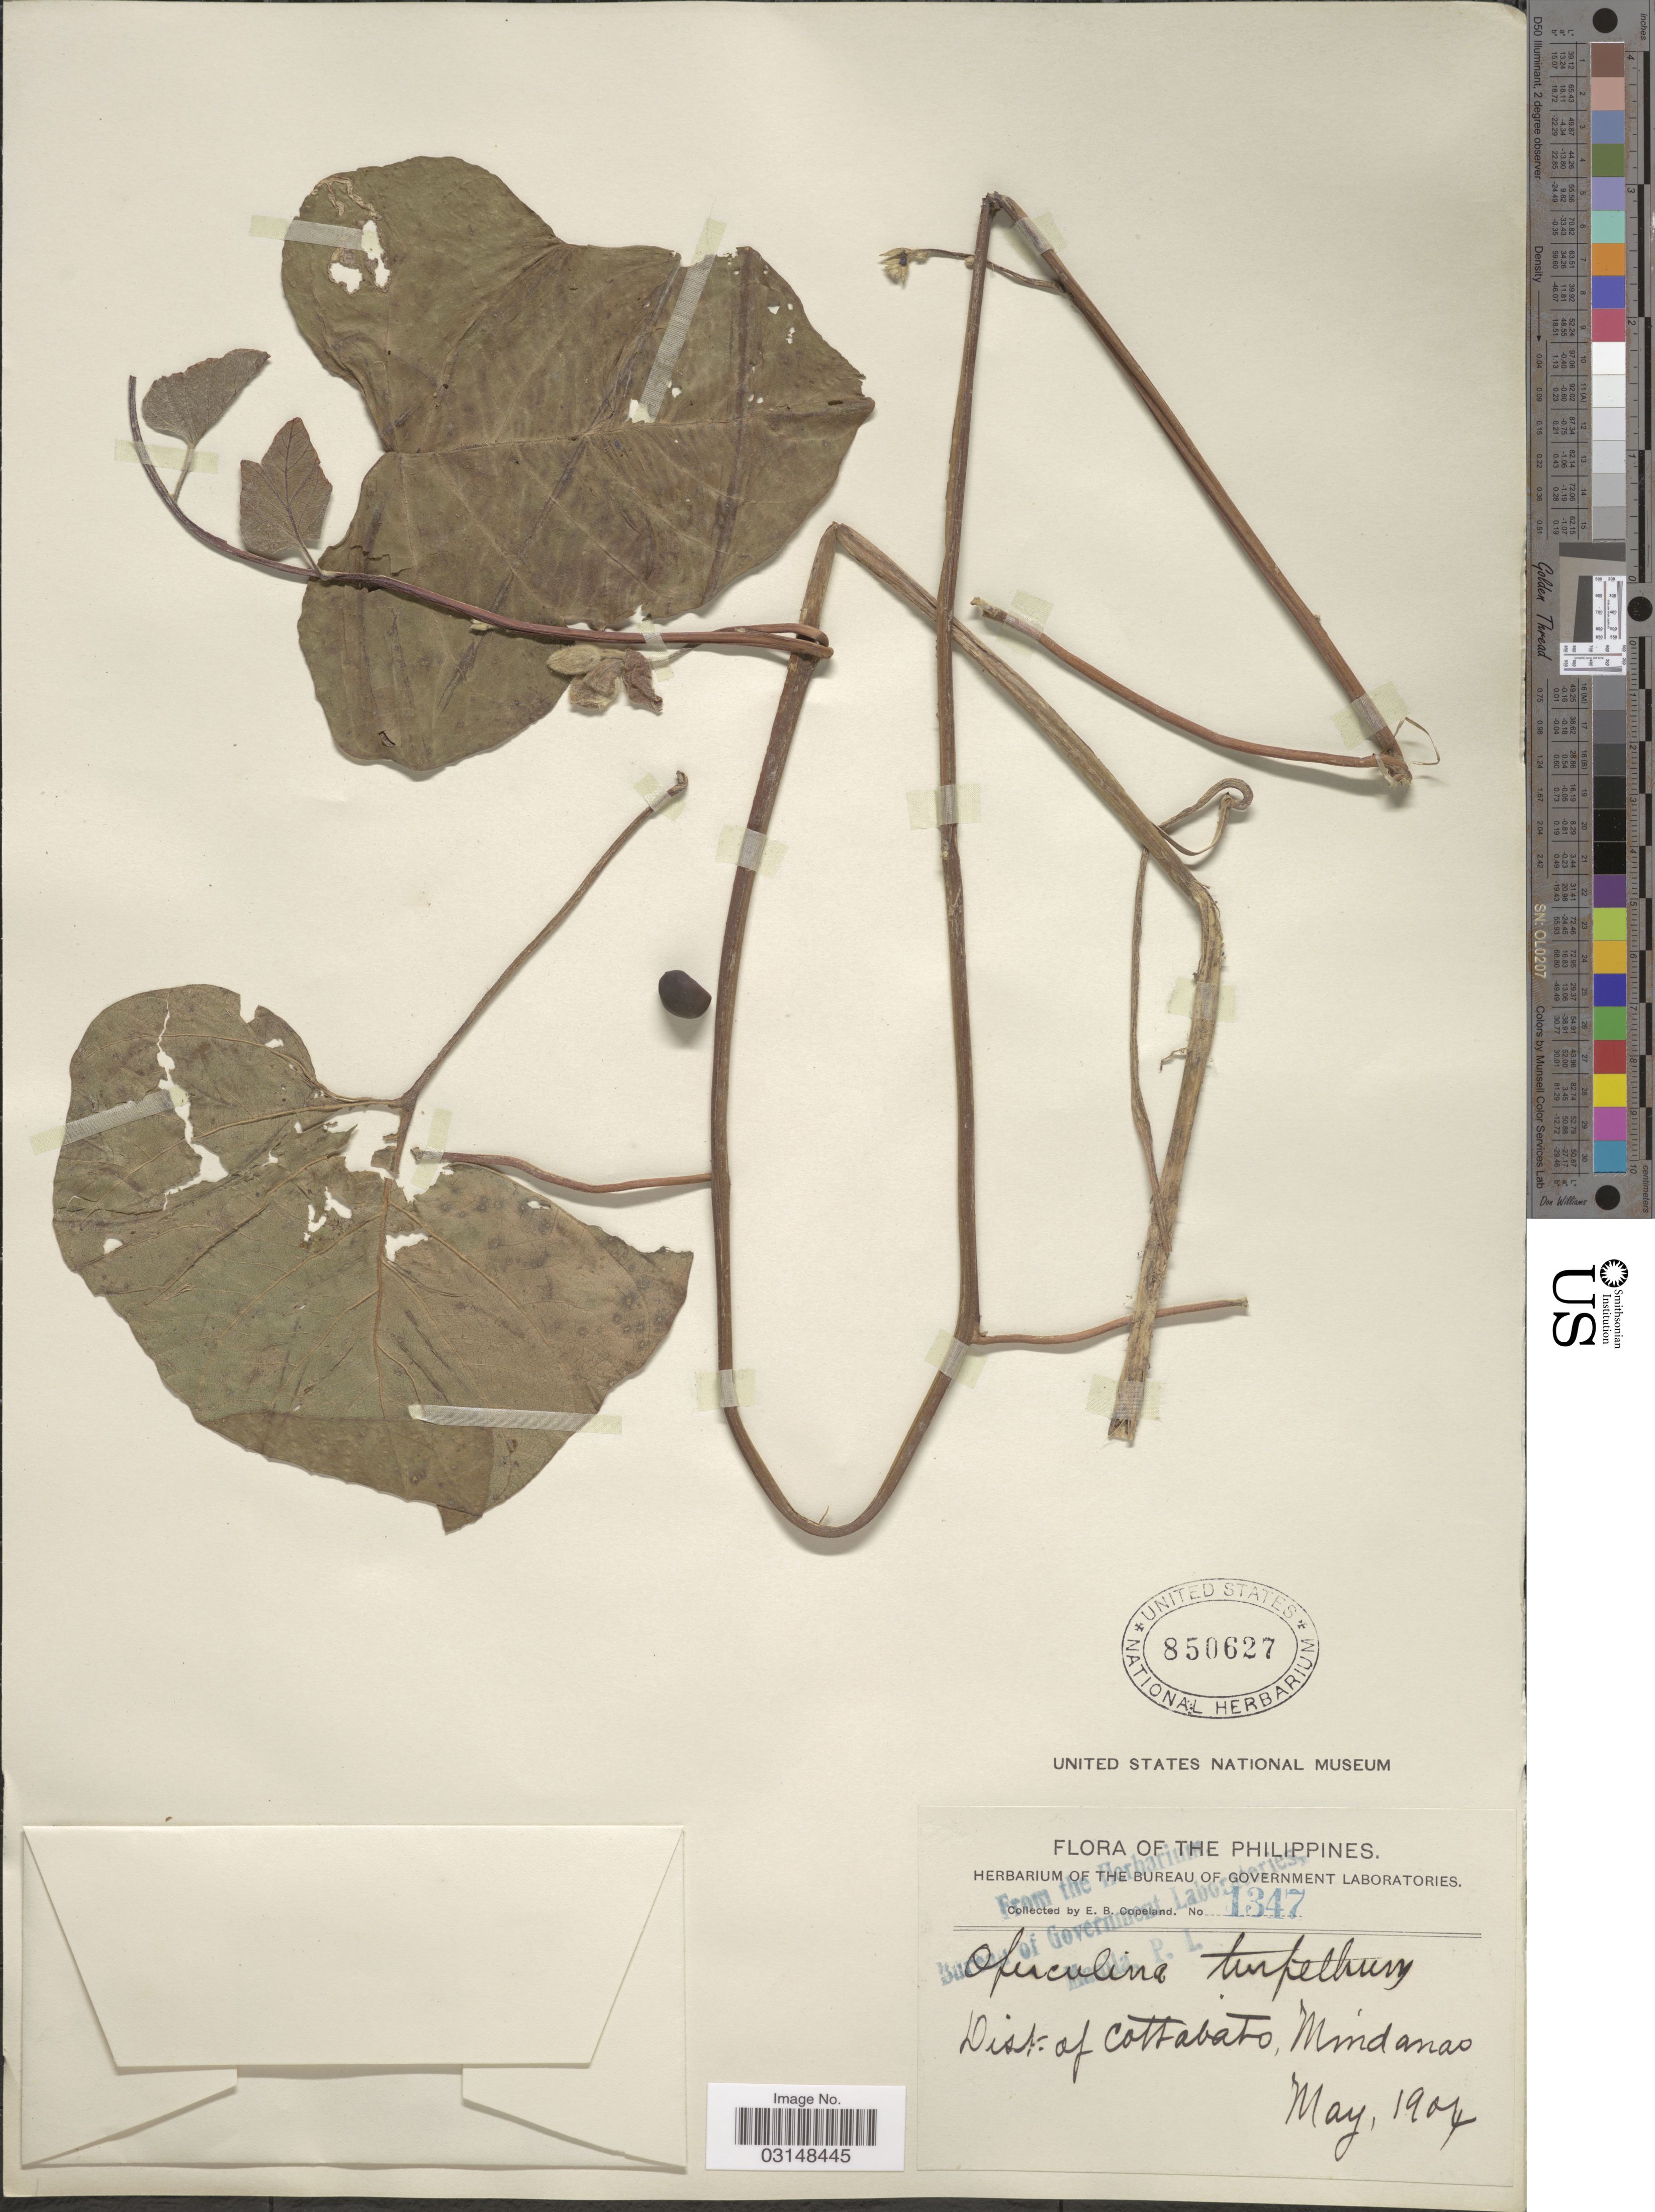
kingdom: Plantae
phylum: Tracheophyta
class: Magnoliopsida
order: Solanales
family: Convolvulaceae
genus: Operculina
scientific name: Operculina turpethum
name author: (L.) Silva Manso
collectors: E. B. Copeland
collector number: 1347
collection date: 1904-05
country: Philippines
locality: Dist. of Cottabato, Mindanao.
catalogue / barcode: US 850627